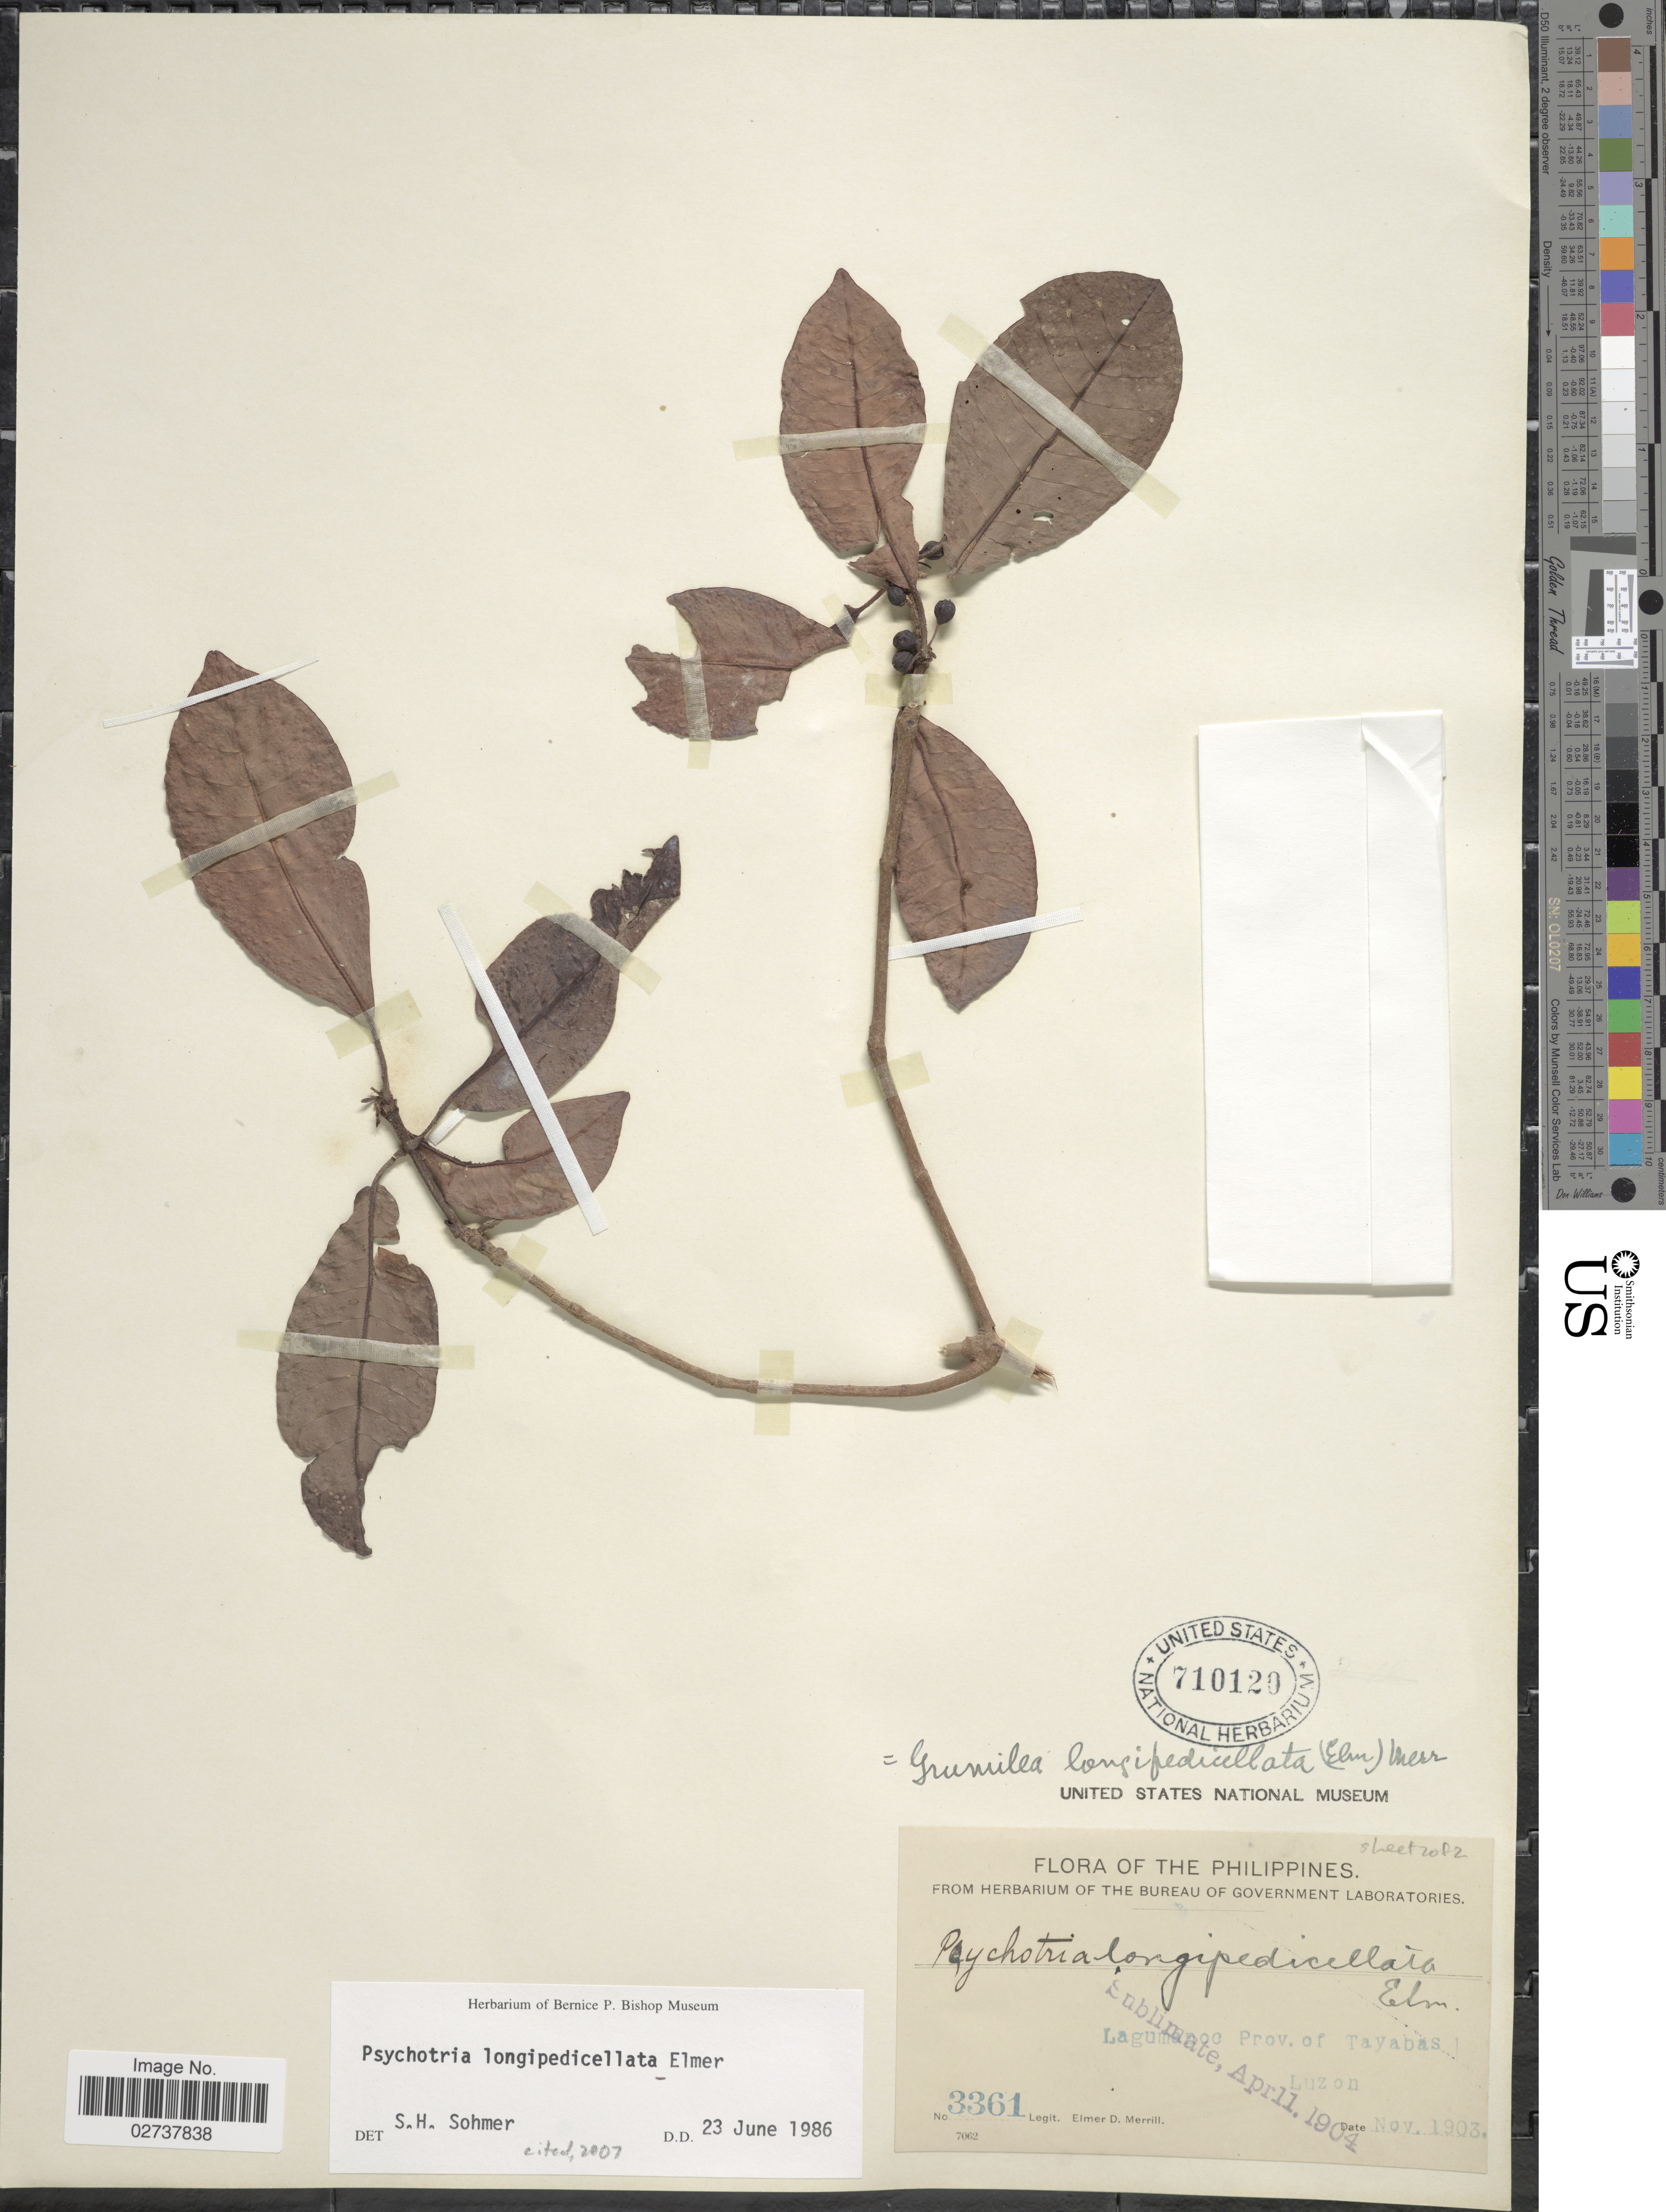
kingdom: Plantae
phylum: Tracheophyta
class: Magnoliopsida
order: Gentianales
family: Rubiaceae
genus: Psychotria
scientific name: Psychotria longipedicellata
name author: Elmer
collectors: E. D. Merrill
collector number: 3361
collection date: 1903-11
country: Philippines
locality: Lagumanoc Prov. of Tayabas, Luzon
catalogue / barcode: US 710120